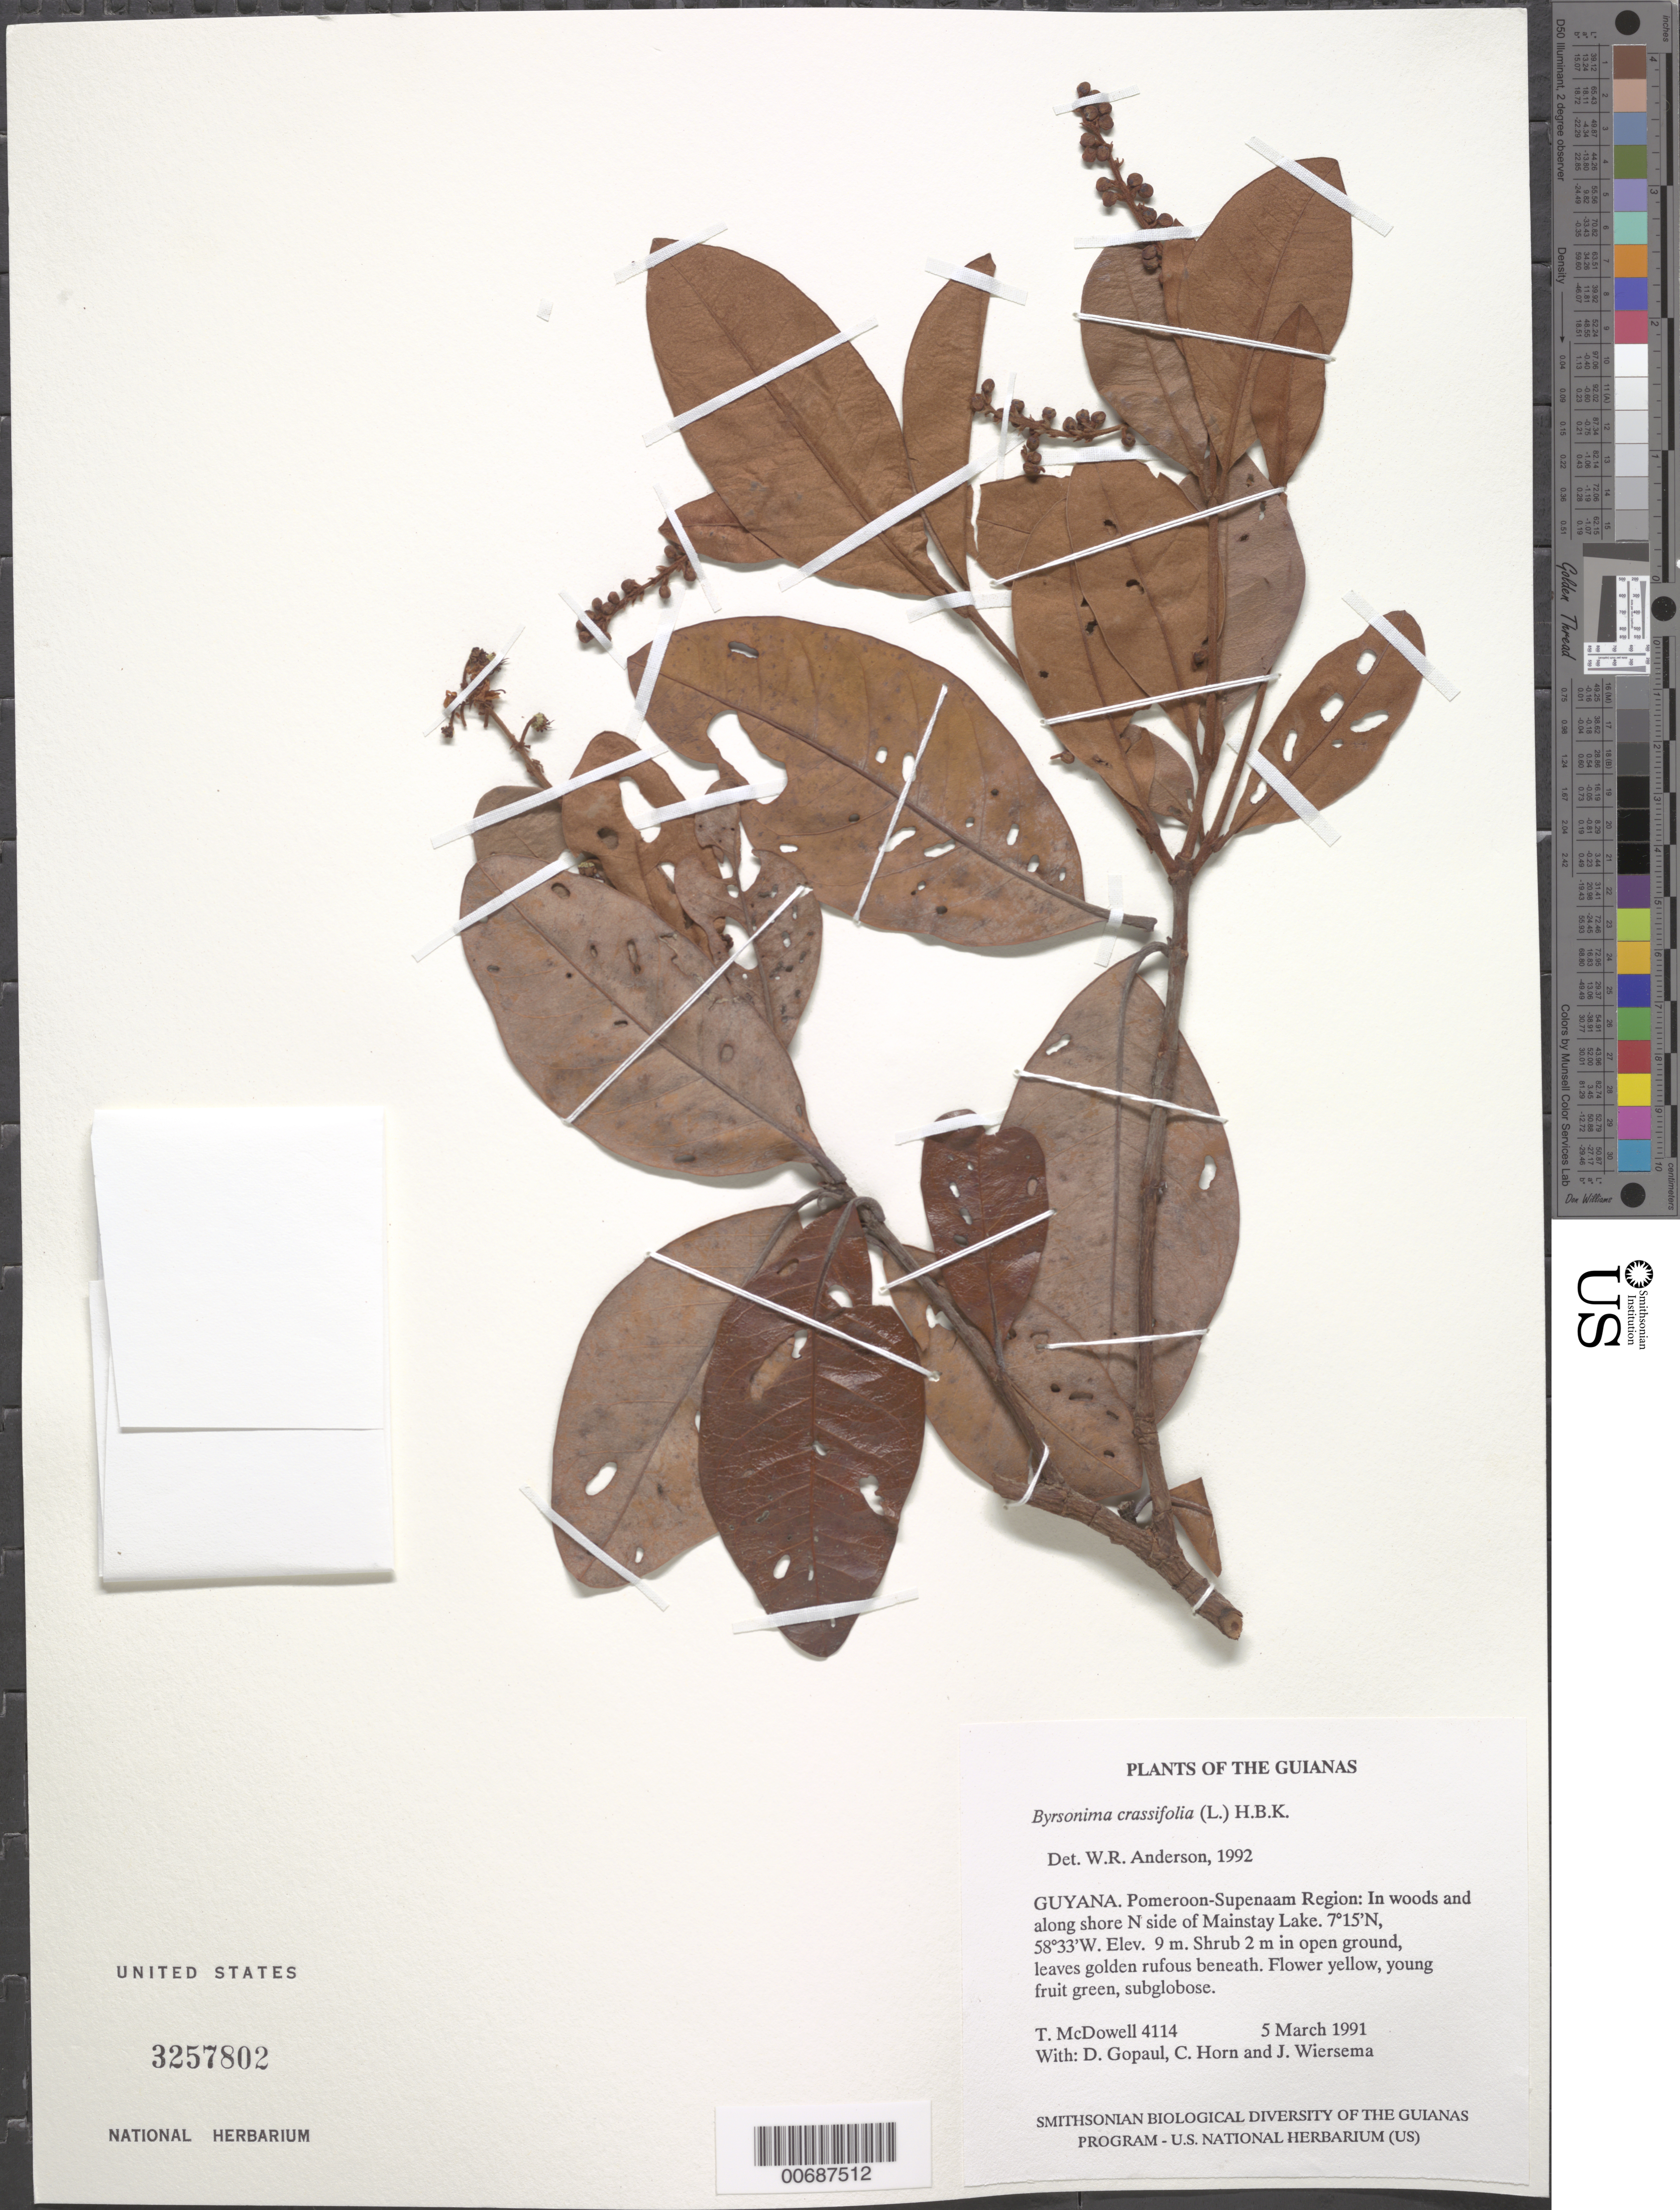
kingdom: Plantae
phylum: Tracheophyta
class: Magnoliopsida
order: Malpighiales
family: Malpighiaceae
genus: Byrsonima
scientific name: Byrsonima crassifolia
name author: (L.) Kunth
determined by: Anderson, W. R., (MICH), University of Michigan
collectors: T. McDowell, D. Gopaul, C. N. Horn & J. H. Wiersema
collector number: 4114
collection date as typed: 5 March 1991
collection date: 1991-03-05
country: Guyana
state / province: Pomeroon-Supenaam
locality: Mainstay Lake, N side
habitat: In woods and along shore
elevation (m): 9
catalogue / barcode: US 3257802